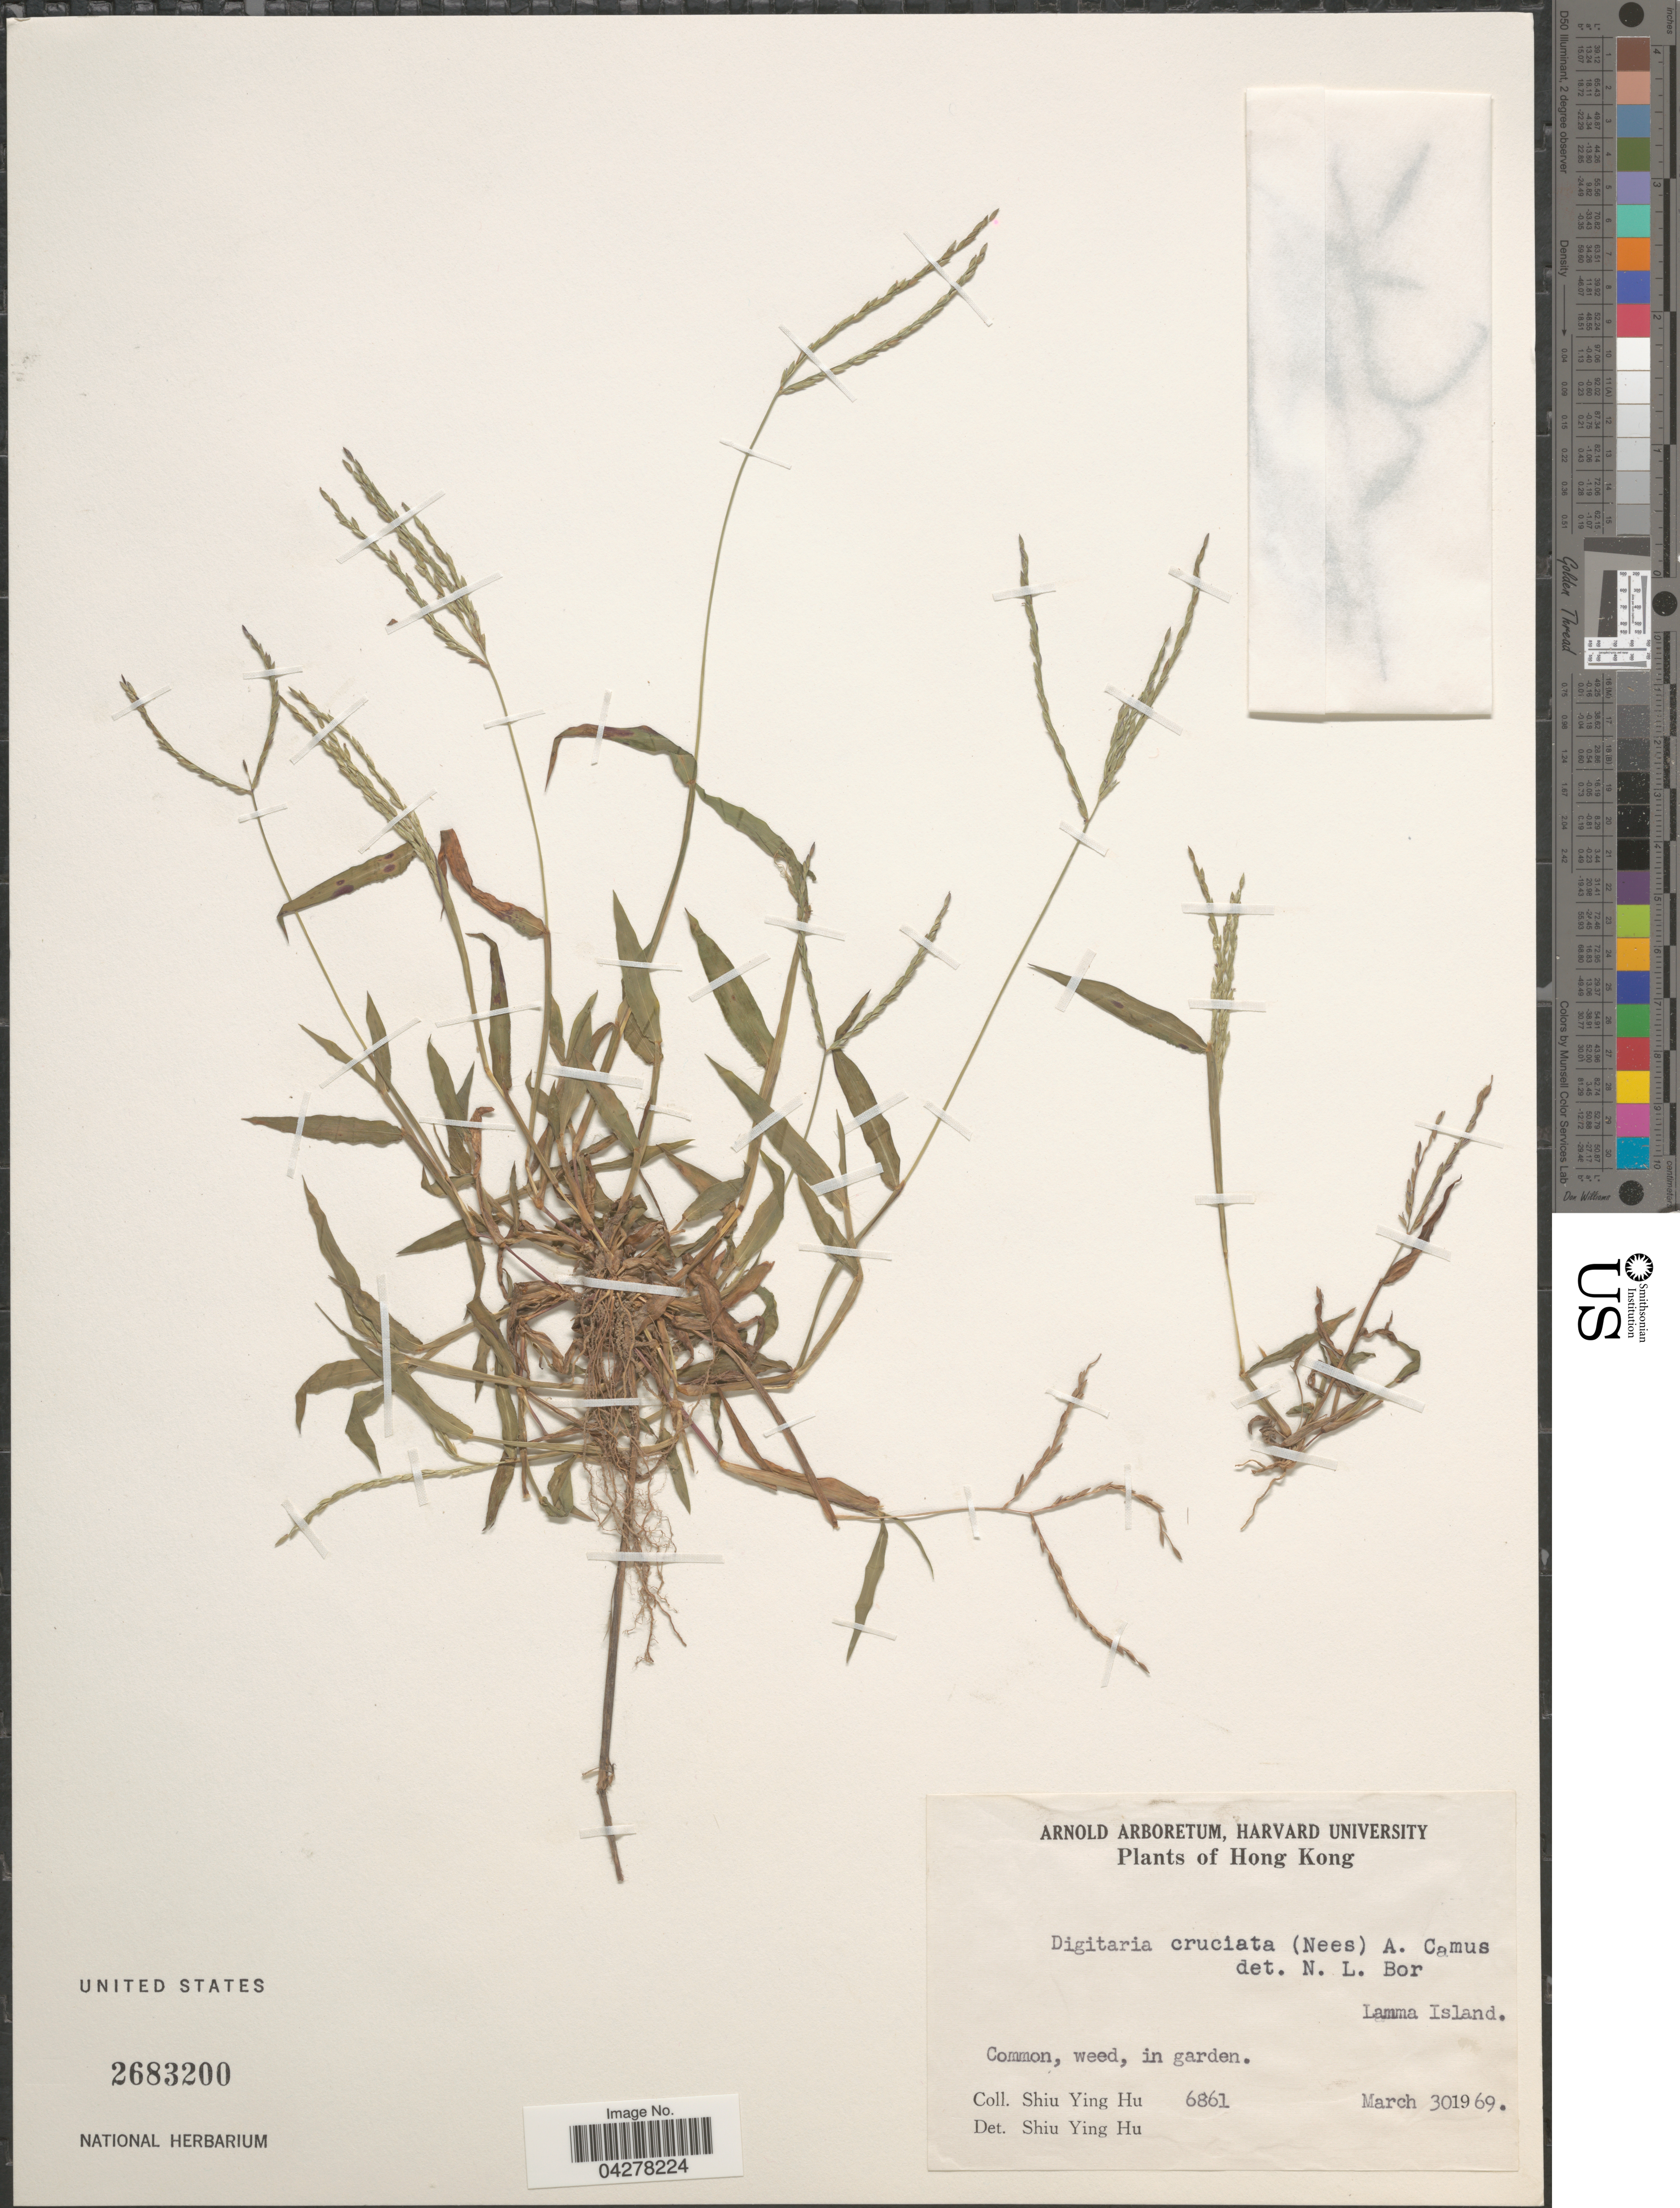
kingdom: Plantae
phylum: Tracheophyta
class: Liliopsida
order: Poales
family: Poaceae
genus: Digitaria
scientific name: Digitaria cruciata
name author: (Nees ex Steud.) A. Camus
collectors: S. Y. Hu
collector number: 6861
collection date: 1969-03-30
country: China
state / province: Hong Kong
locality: Lamma Island. Common, weed, in garden.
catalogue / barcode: US 2683200